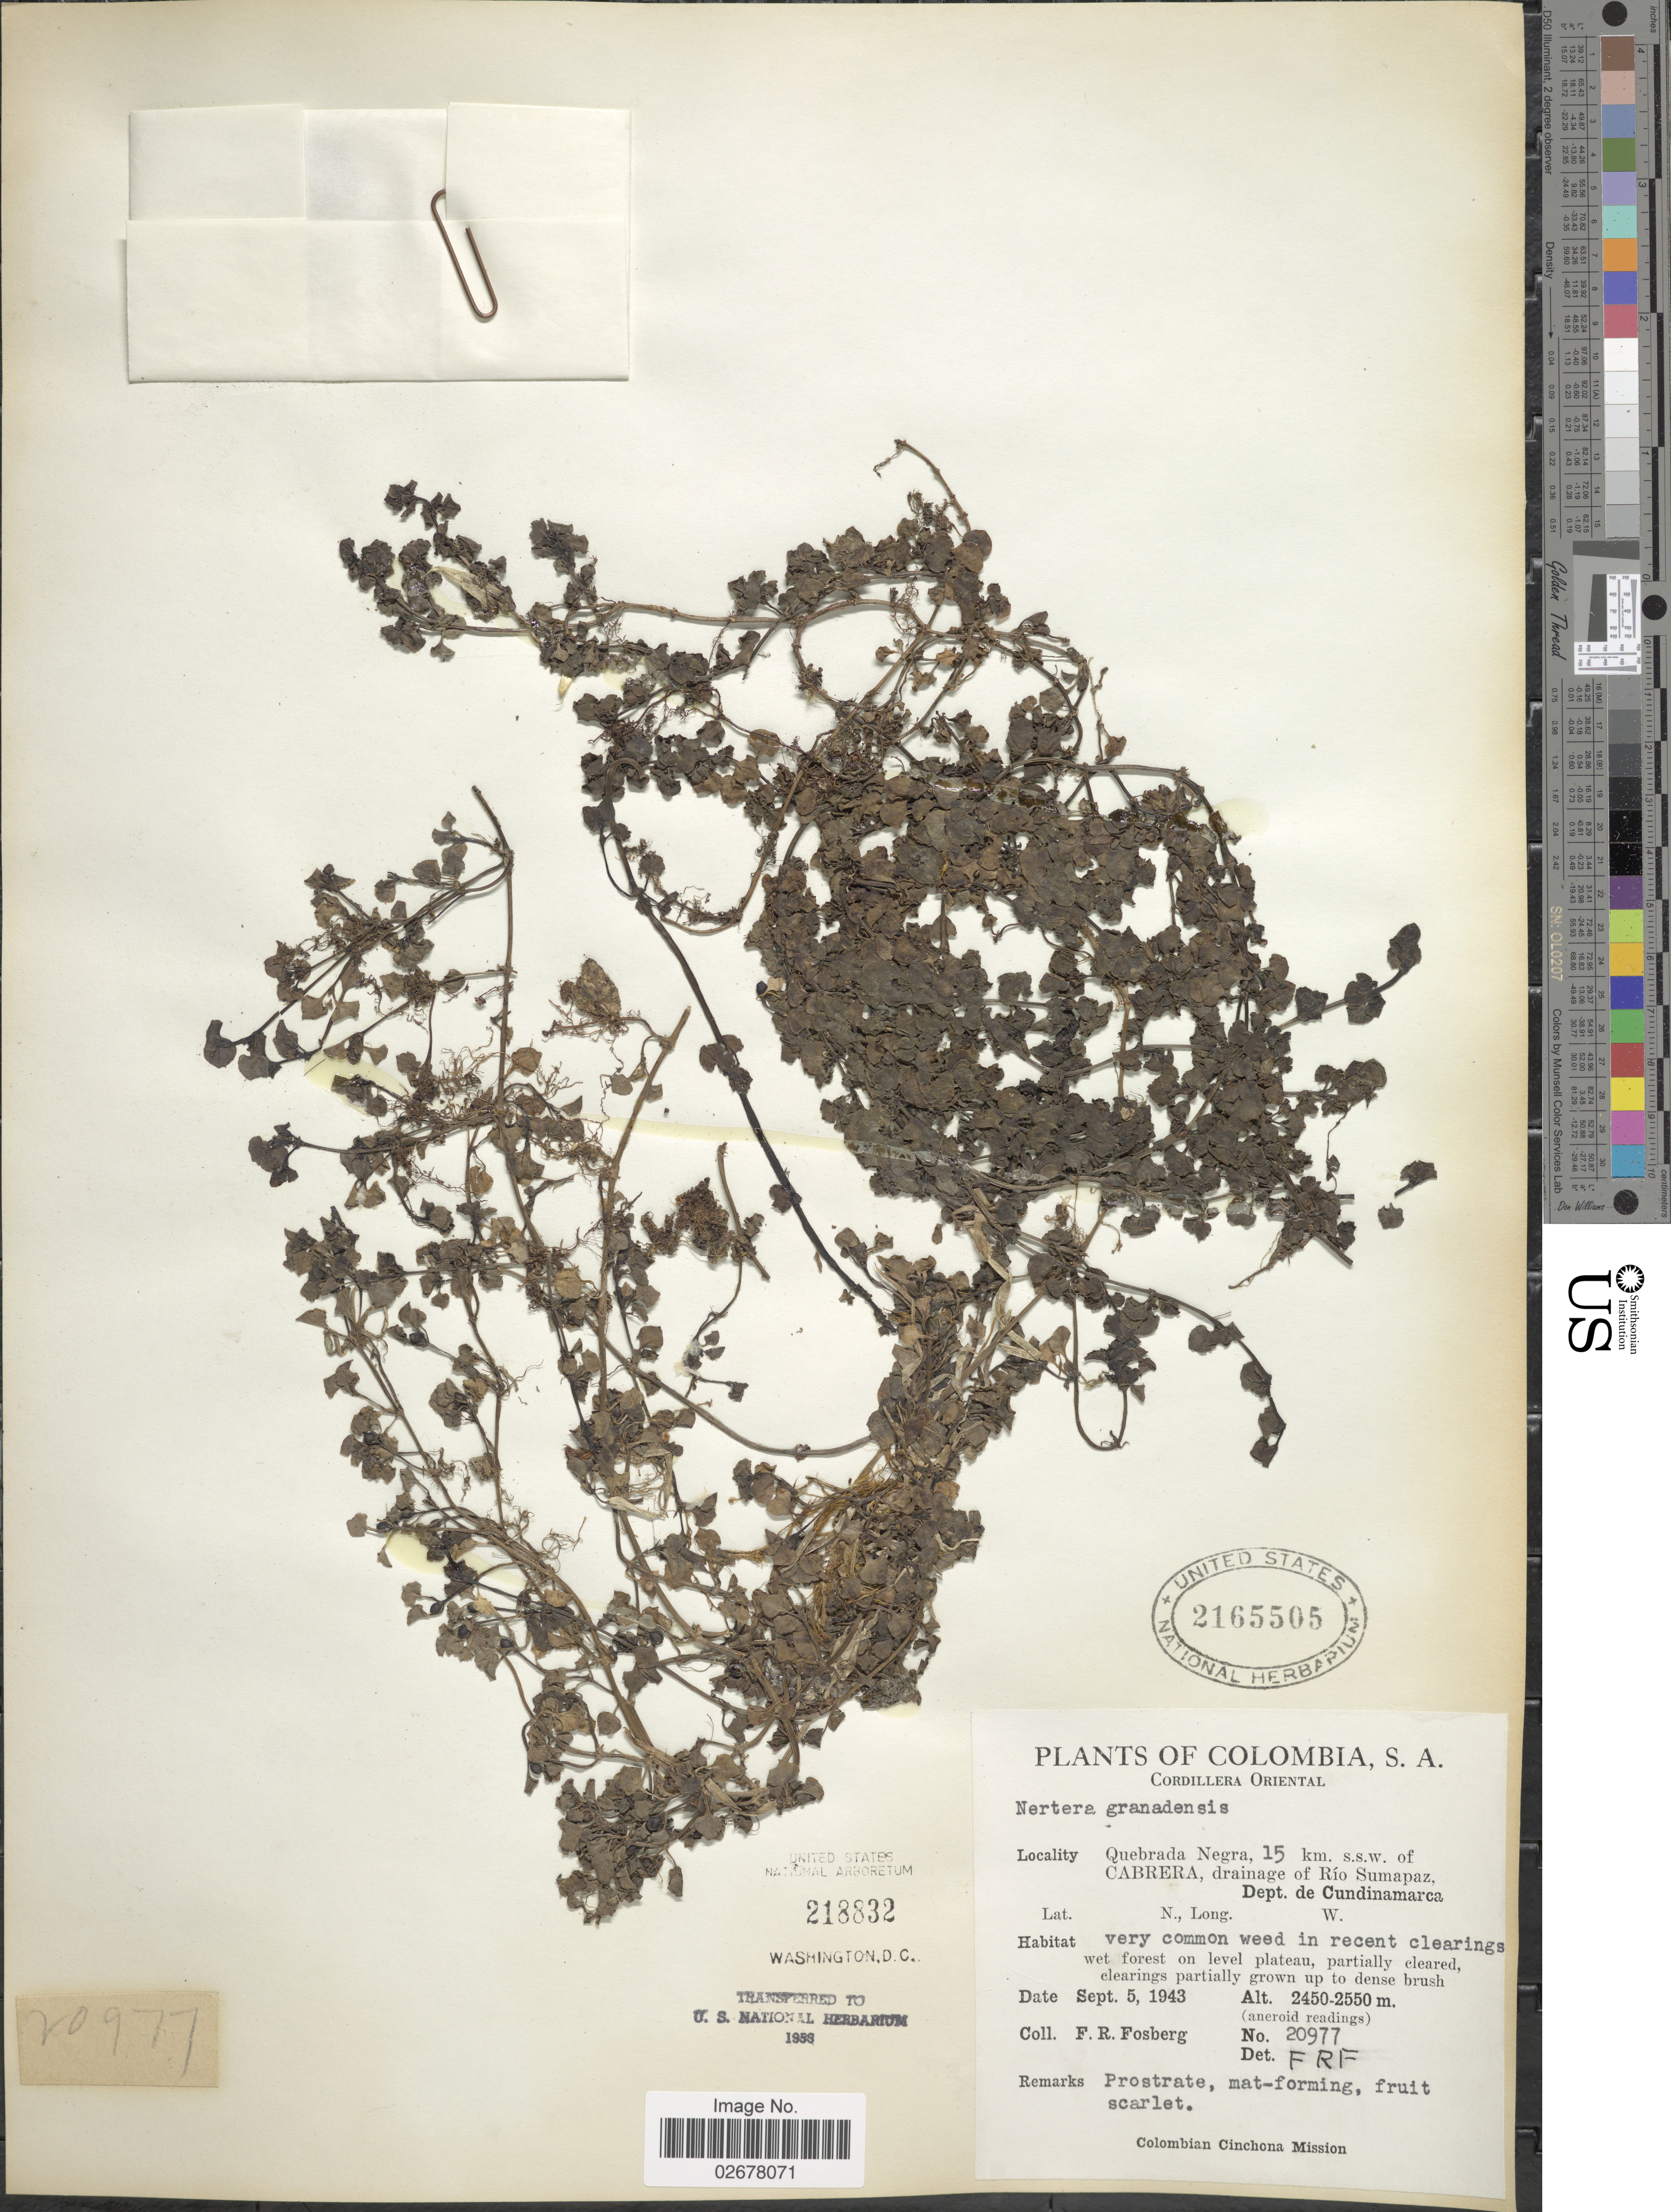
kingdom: Plantae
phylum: Tracheophyta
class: Magnoliopsida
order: Gentianales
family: Rubiaceae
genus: Nertera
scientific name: Nertera depressa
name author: Banks & Sol. ex Gaertn.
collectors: F. R. Fosberg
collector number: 20977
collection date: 1943-09-05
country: Colombia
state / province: Cundinamarca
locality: Cordillera Oriental, Quebrada Negra, 15 km s.s.w of Cabrera, drainage of Río Sumapaz, Dept de Cundinamarca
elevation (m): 2450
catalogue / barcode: US 2165505